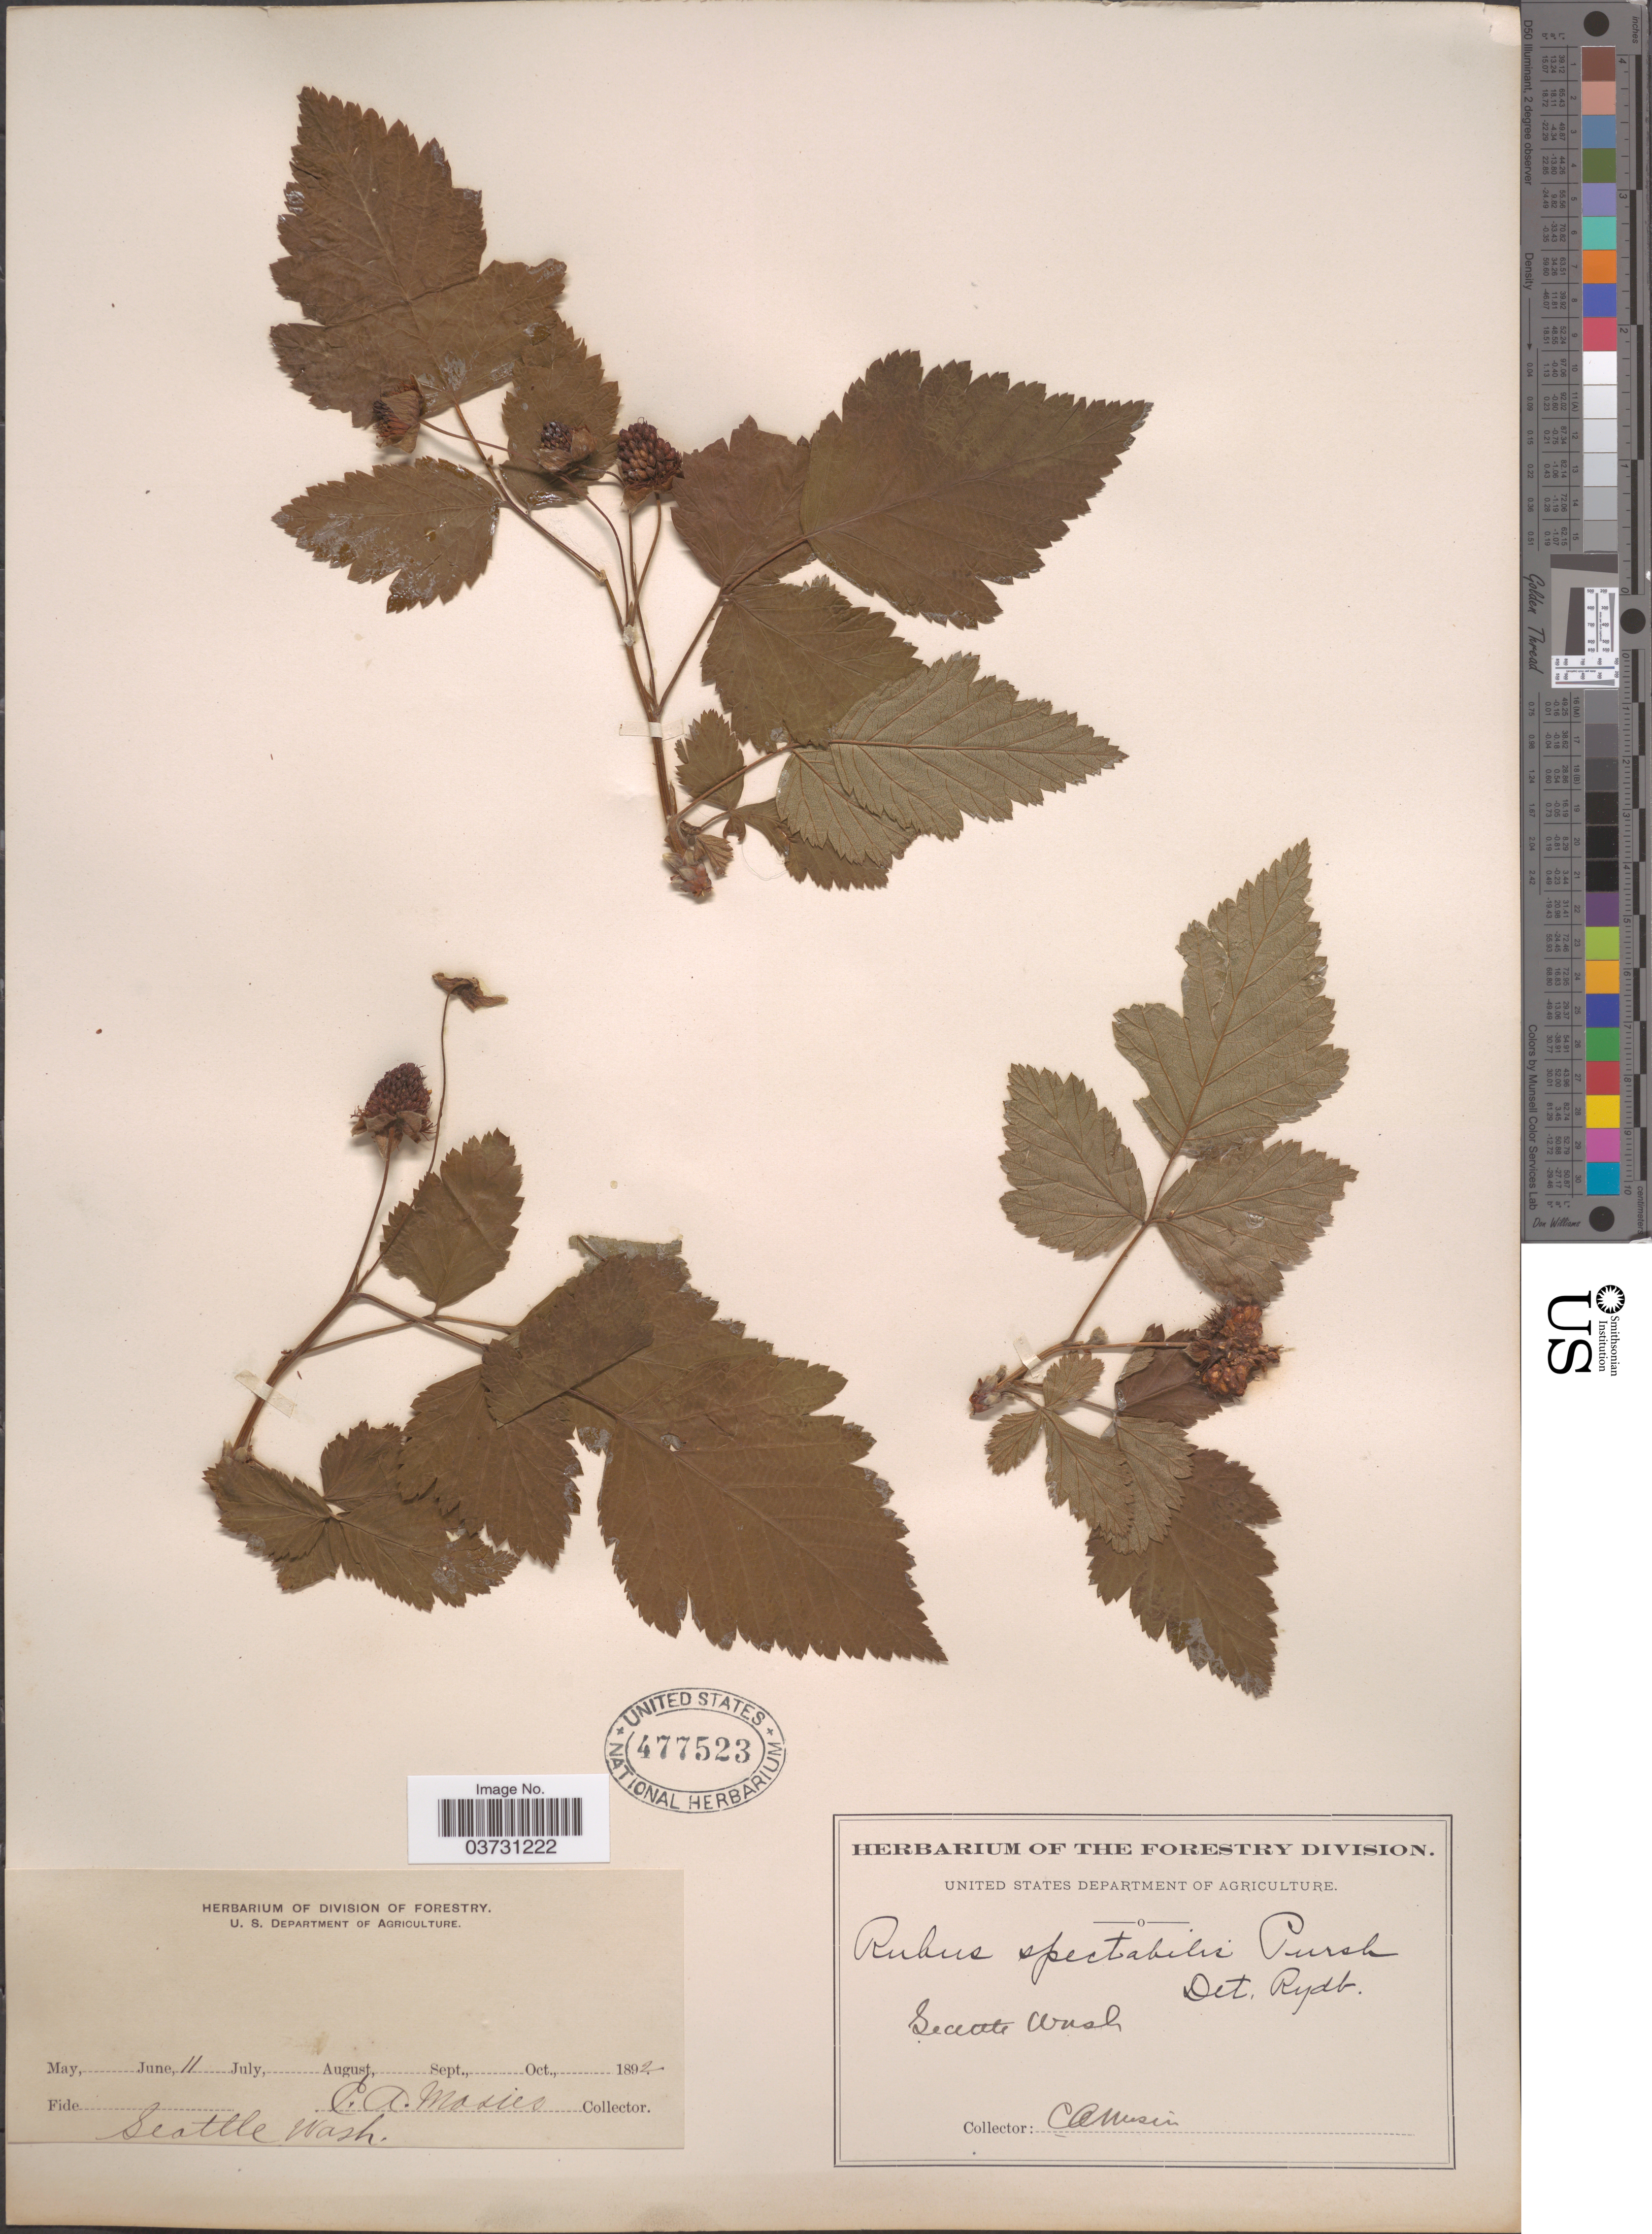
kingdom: Plantae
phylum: Tracheophyta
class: Magnoliopsida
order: Rosales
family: Rosaceae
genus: Rubus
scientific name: Rubus spectabilis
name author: Pursh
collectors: C. A. Mosier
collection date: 1892-06-11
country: United States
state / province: Washington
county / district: King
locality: Seattle.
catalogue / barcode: US 477523